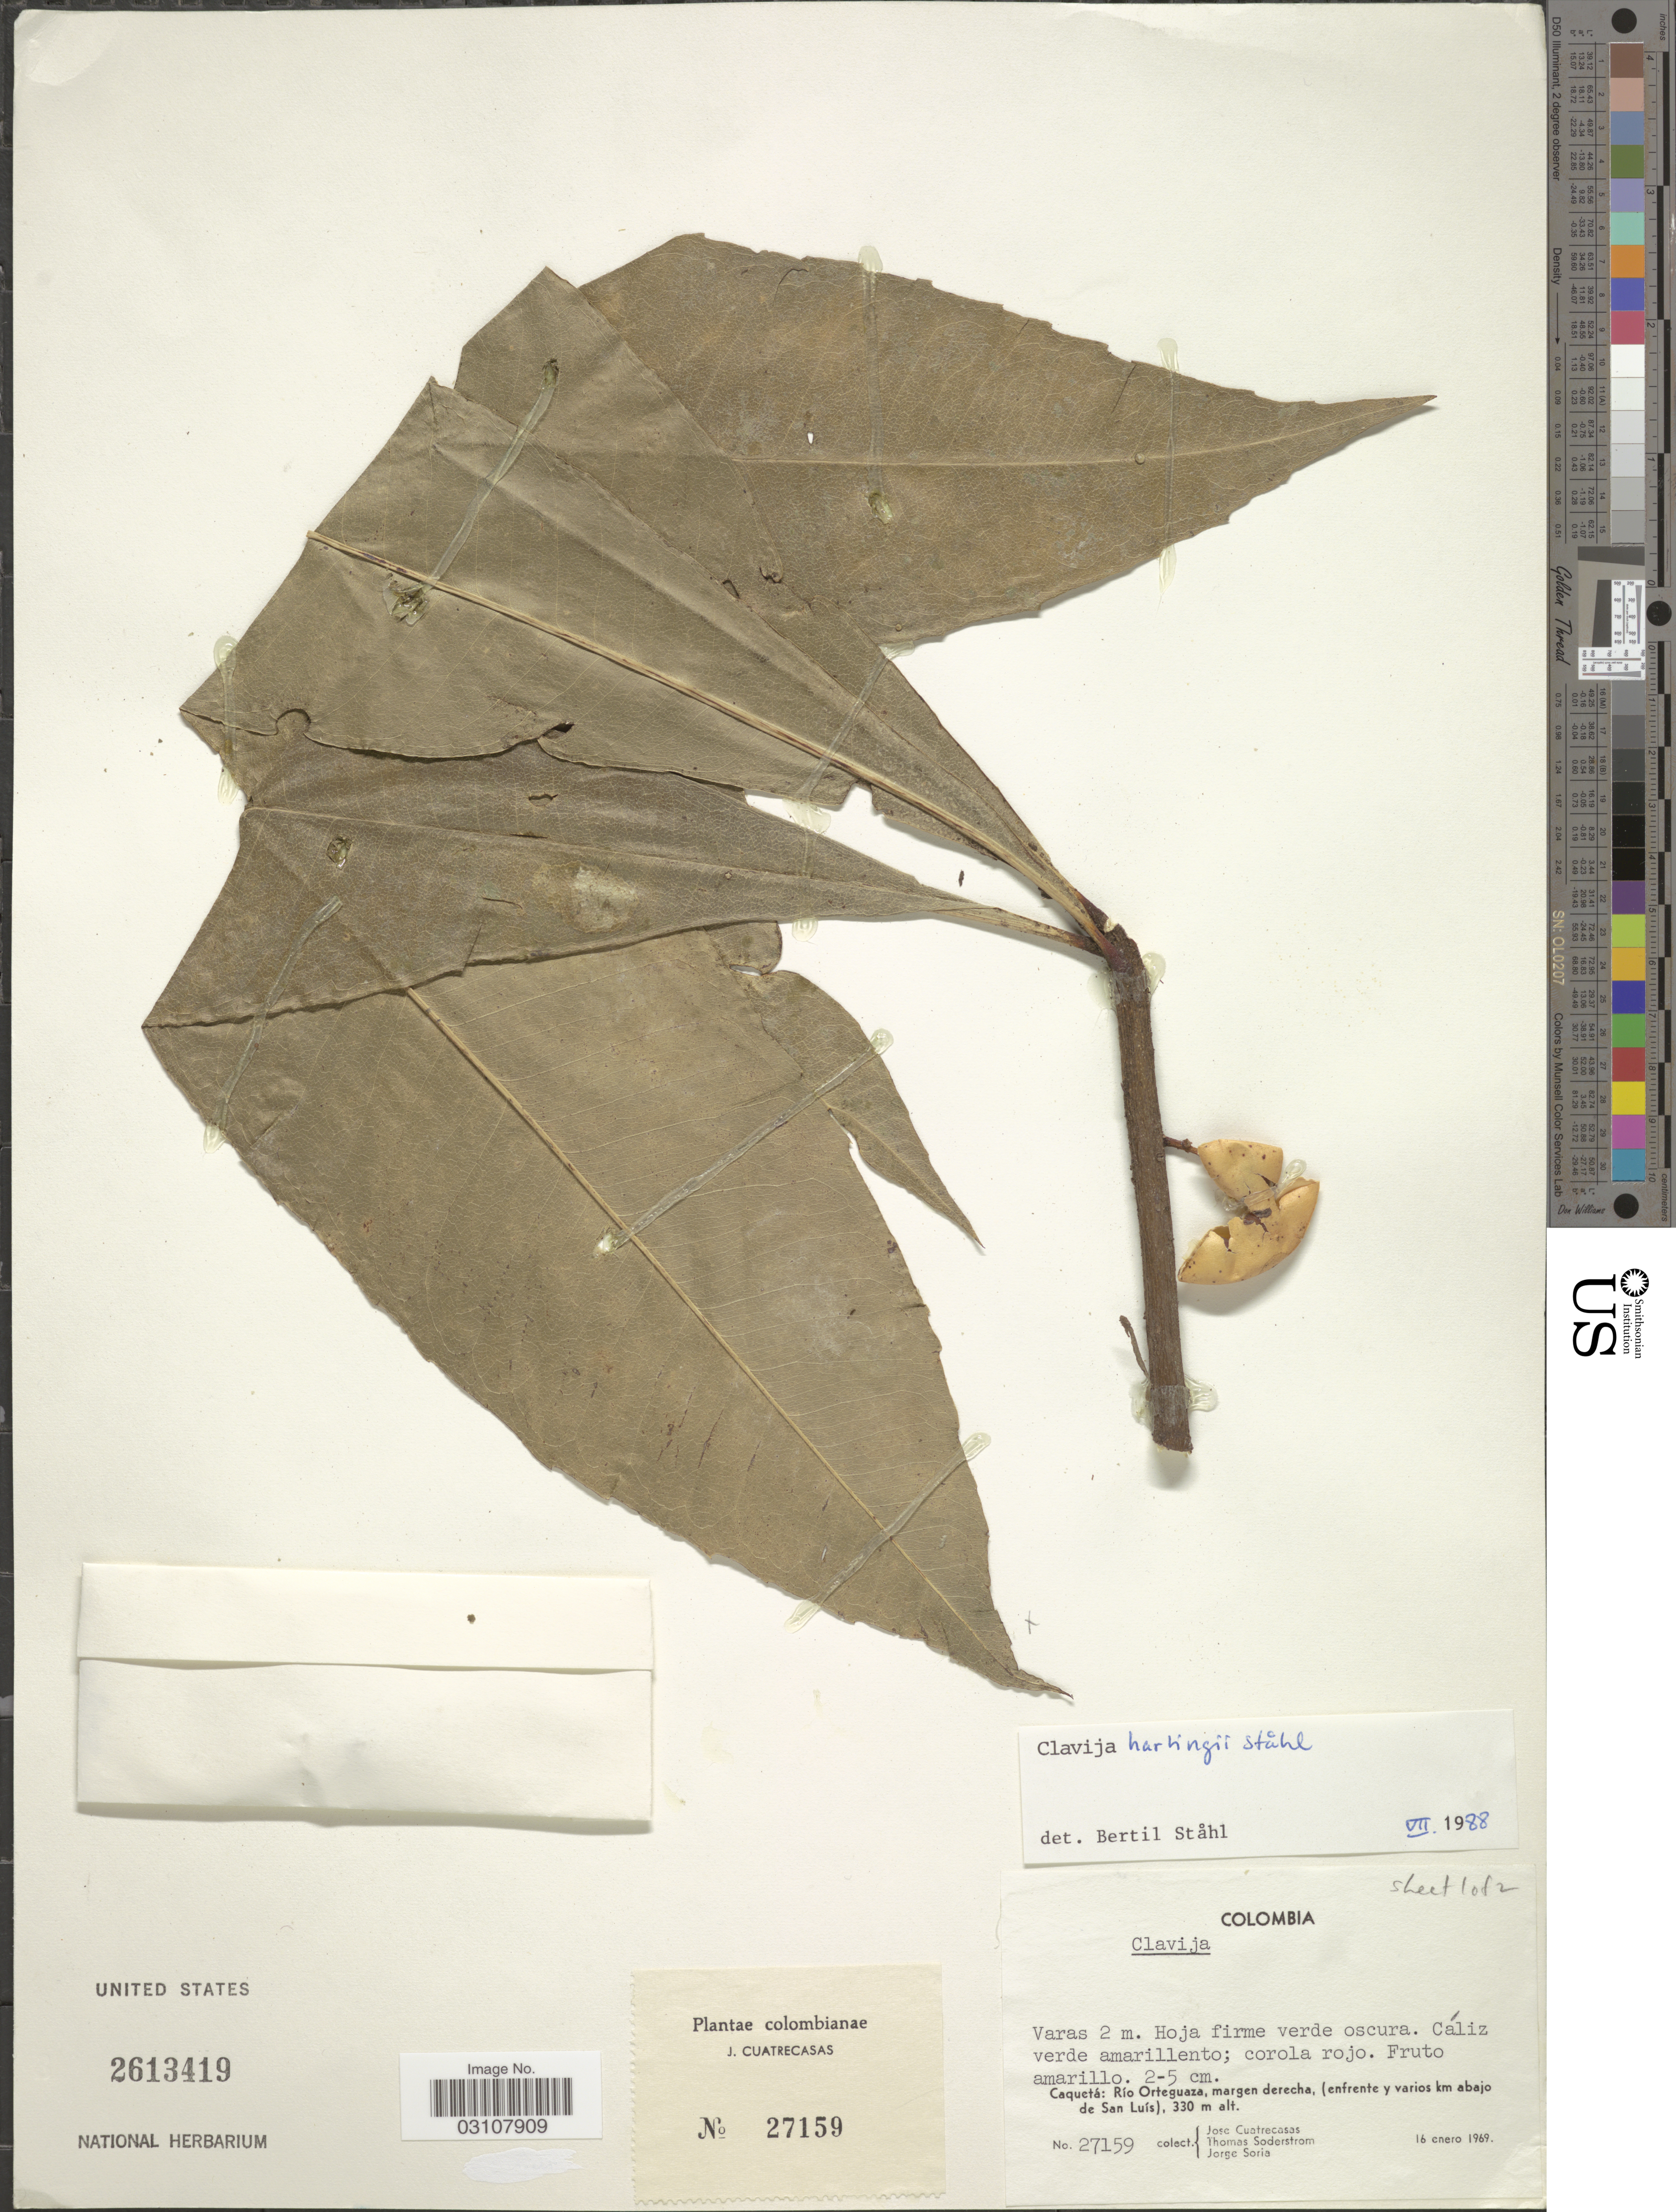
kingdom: Plantae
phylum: Tracheophyta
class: Magnoliopsida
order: Ericales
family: Primulaceae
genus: Clavija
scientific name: Clavija harlingii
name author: B. Ståhl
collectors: J. Cuatrecasas, T. R. Soderstrom & J. Soria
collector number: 27159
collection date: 1969-01-16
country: Colombia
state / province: Caquetá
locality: Río Orteguaza, margen derecha, (enfrente y varios km abajo de San Luís).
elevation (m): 330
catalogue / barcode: US 2613419